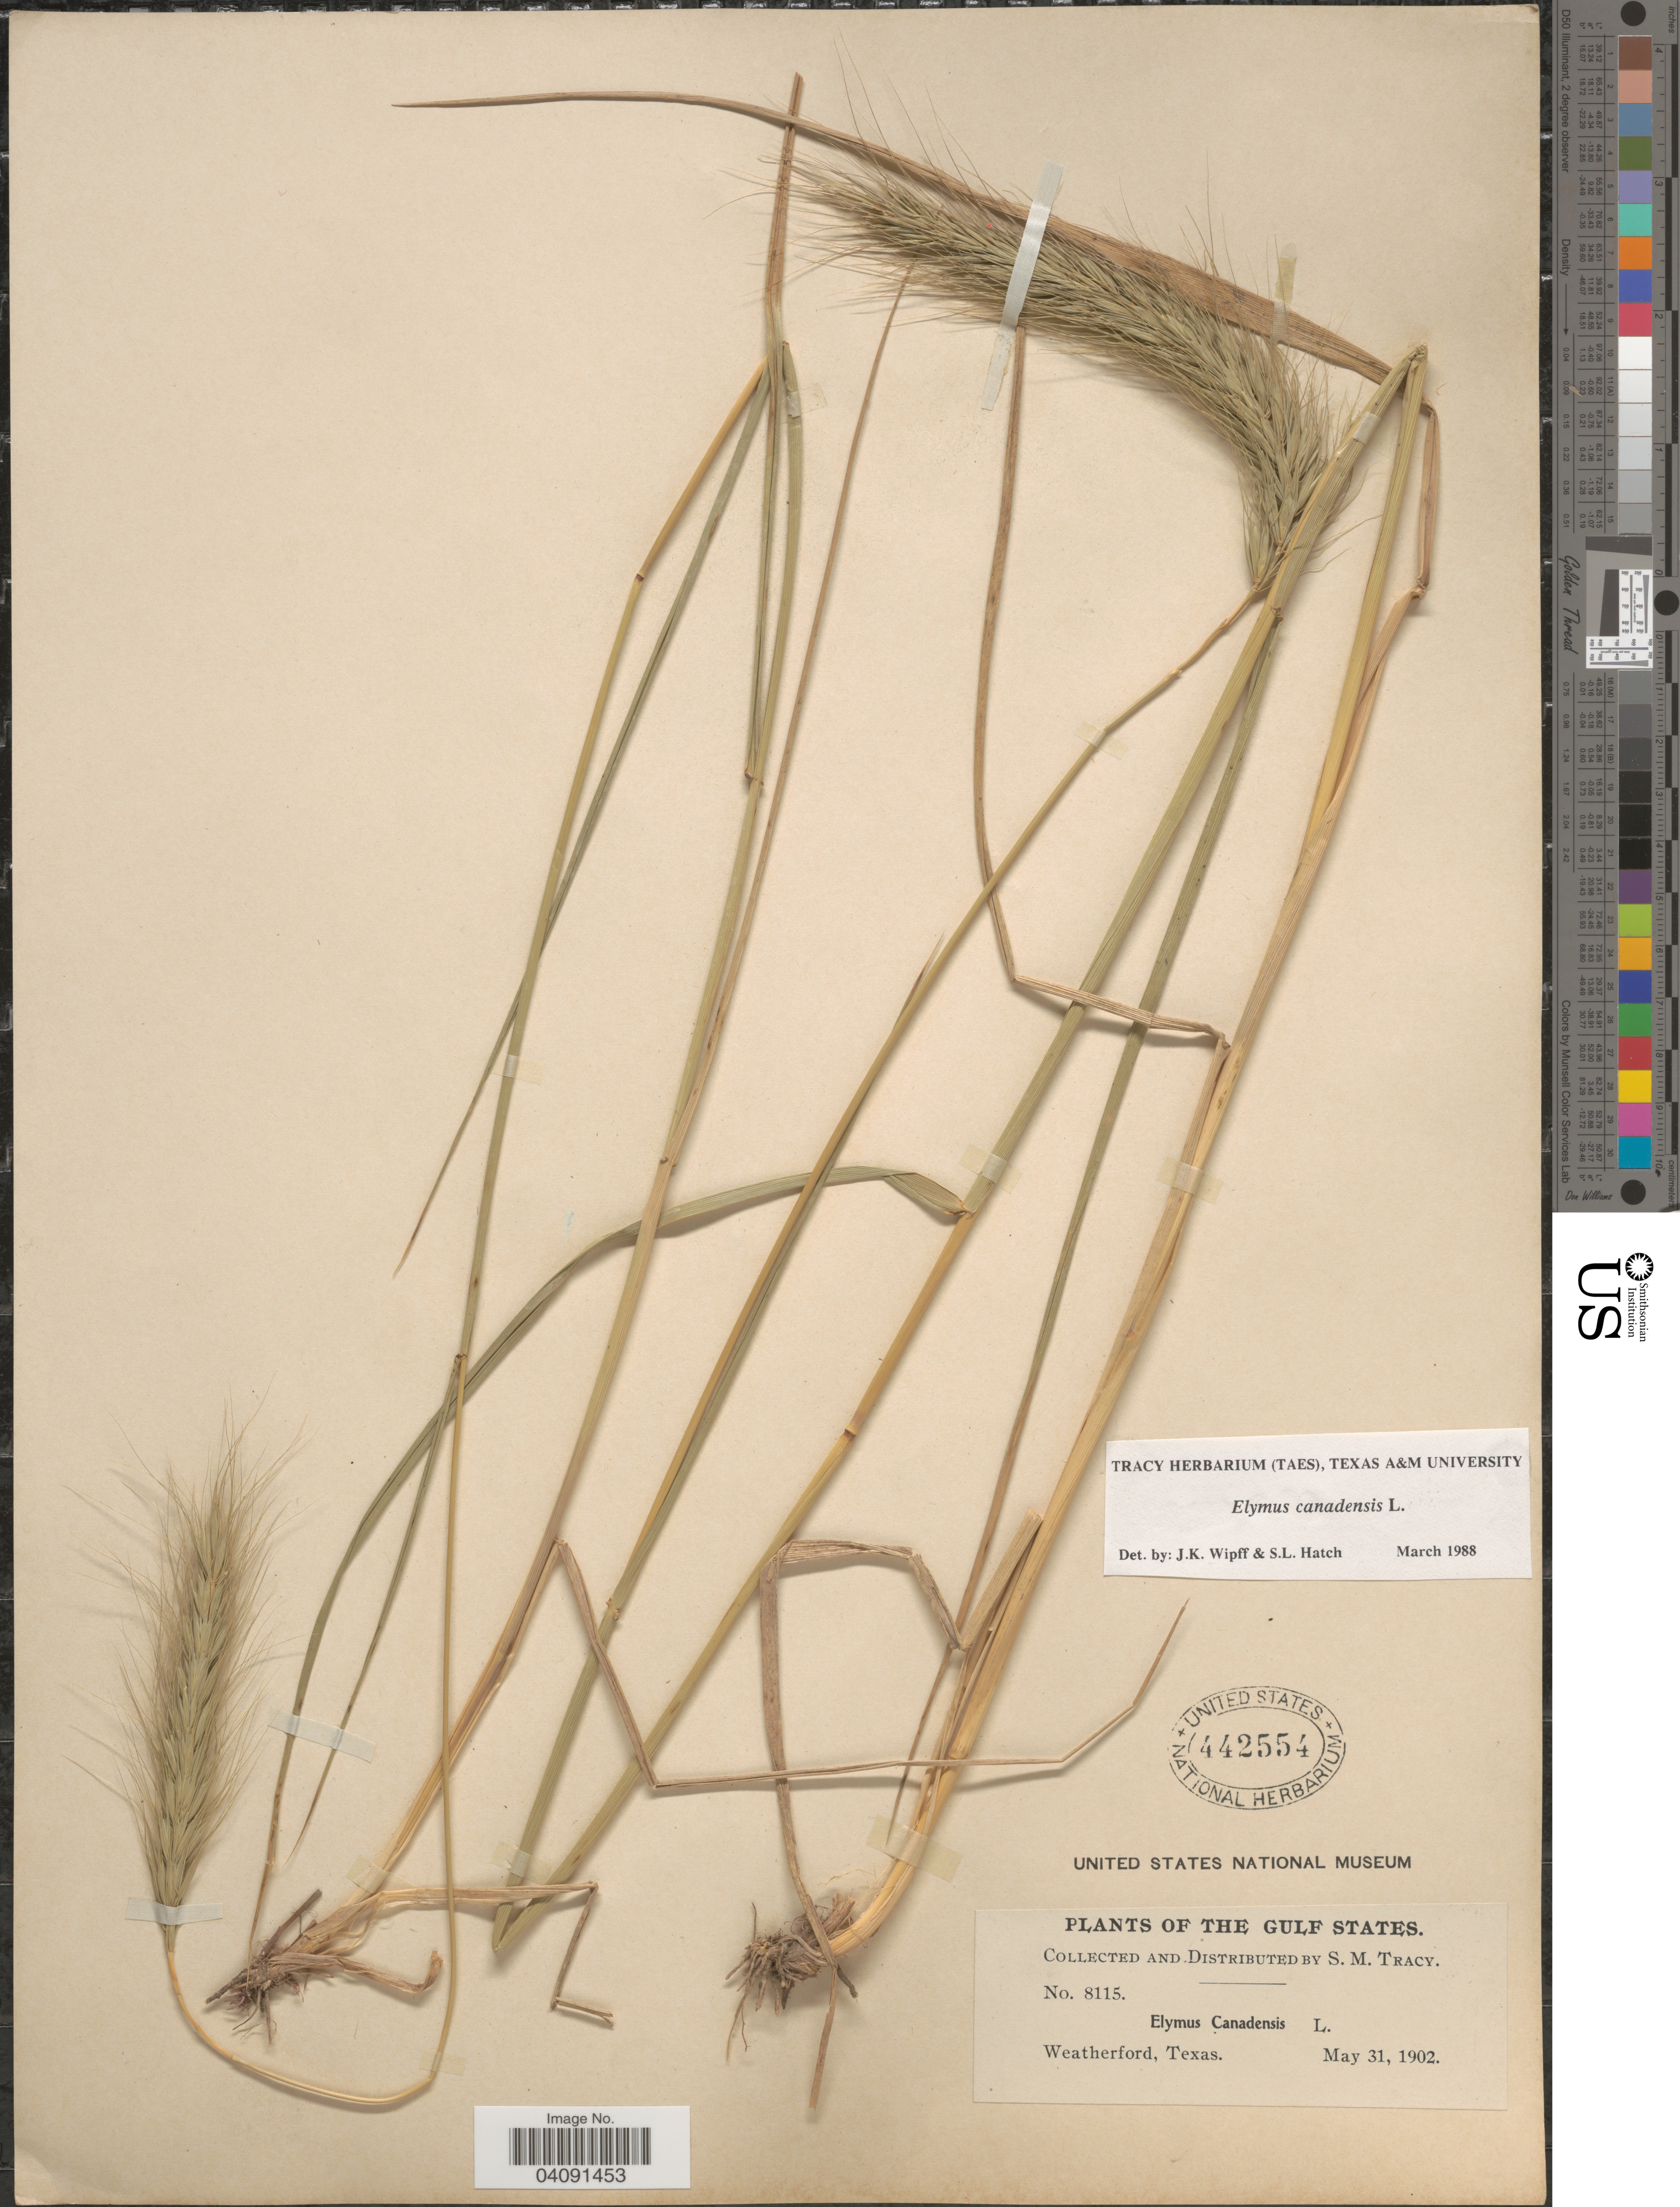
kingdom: Plantae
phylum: Tracheophyta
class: Liliopsida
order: Poales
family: Poaceae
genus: Elymus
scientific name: Elymus canadensis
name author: L.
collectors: S. M. Tracy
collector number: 8115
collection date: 1902-05-31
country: United States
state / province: Texas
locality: The Gulf States. Weatherford.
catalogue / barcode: US 442554